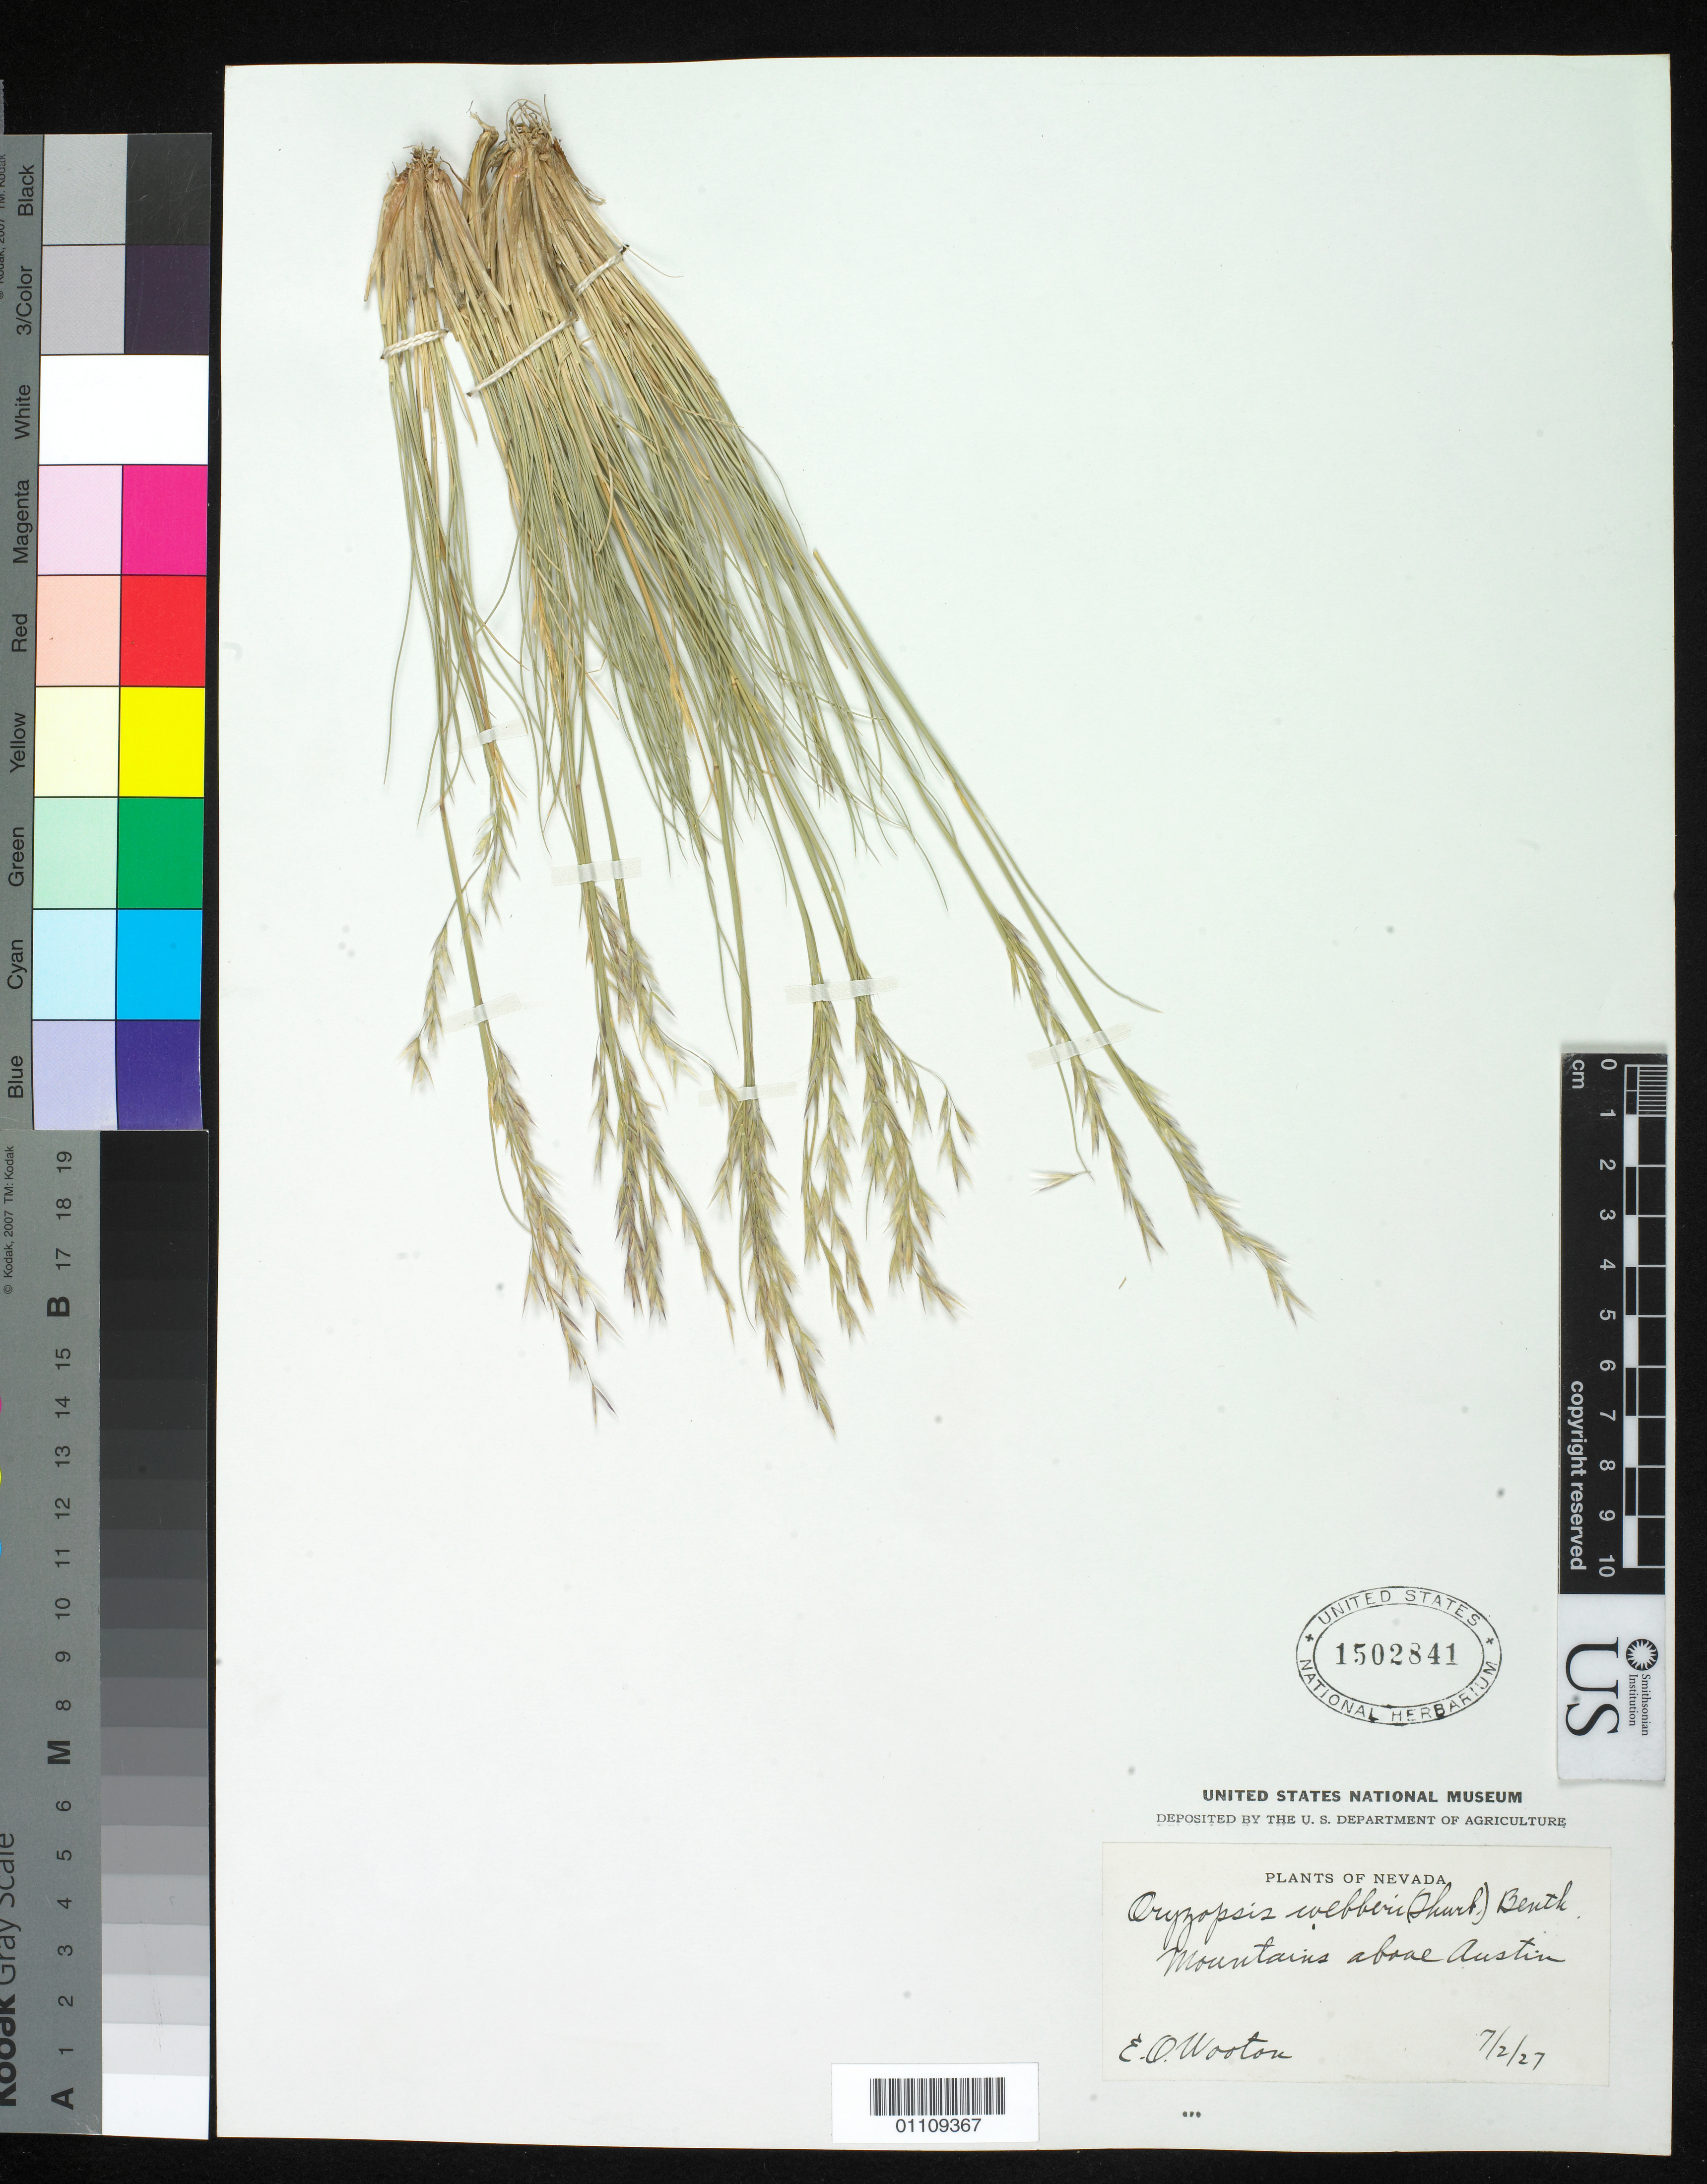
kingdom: Plantae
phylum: Tracheophyta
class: Liliopsida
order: Poales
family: Poaceae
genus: Eriocoma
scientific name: Eriocoma webberi ined.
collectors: E. O. Wooton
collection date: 1927-02-07 or 1927-07-02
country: United States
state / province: Nevada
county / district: Lander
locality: mountains above Austin.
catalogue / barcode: US 1502841